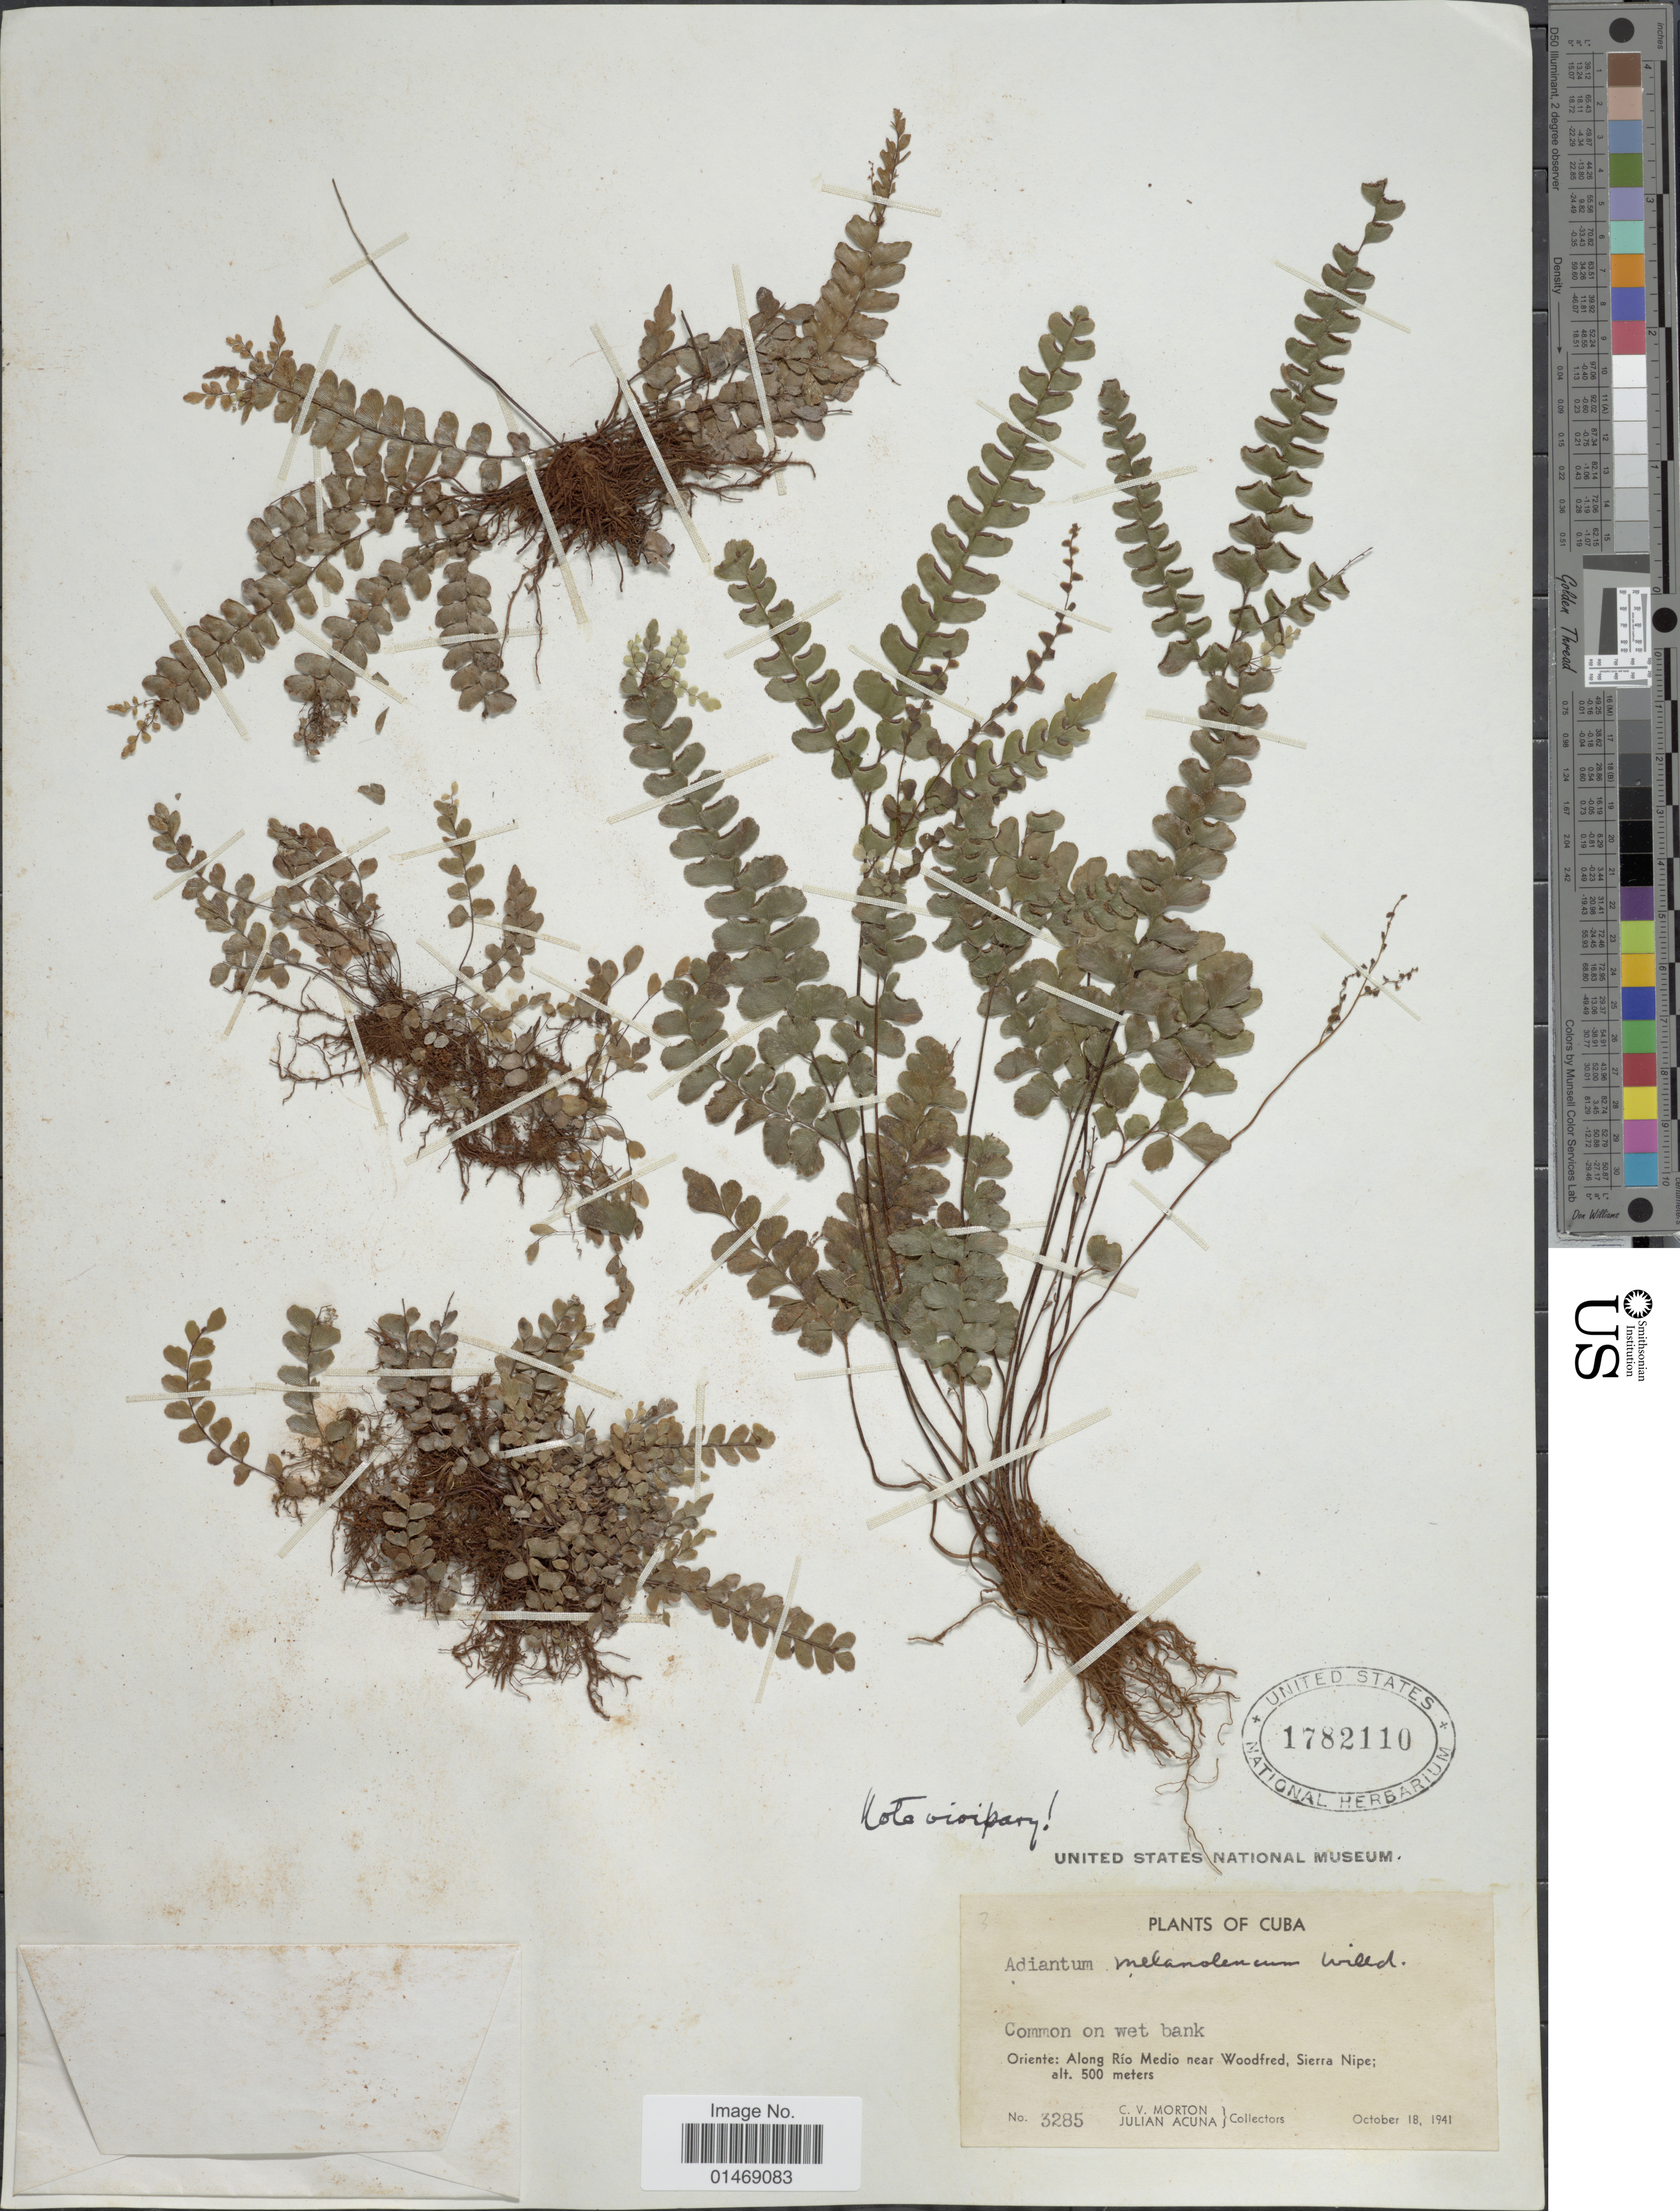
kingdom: Plantae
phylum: Tracheophyta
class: Polypodiopsida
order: Polypodiales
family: Pteridaceae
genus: Adiantum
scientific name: Adiantum melanoleucum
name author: Willd.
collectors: C. V. Morton & J. B. Acuña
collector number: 3285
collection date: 1941-10-18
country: Cuba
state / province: Oriente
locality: Common on wet bank, Along Río Medio near Woodfred, Sierra Nipe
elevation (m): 500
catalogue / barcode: US 1782110